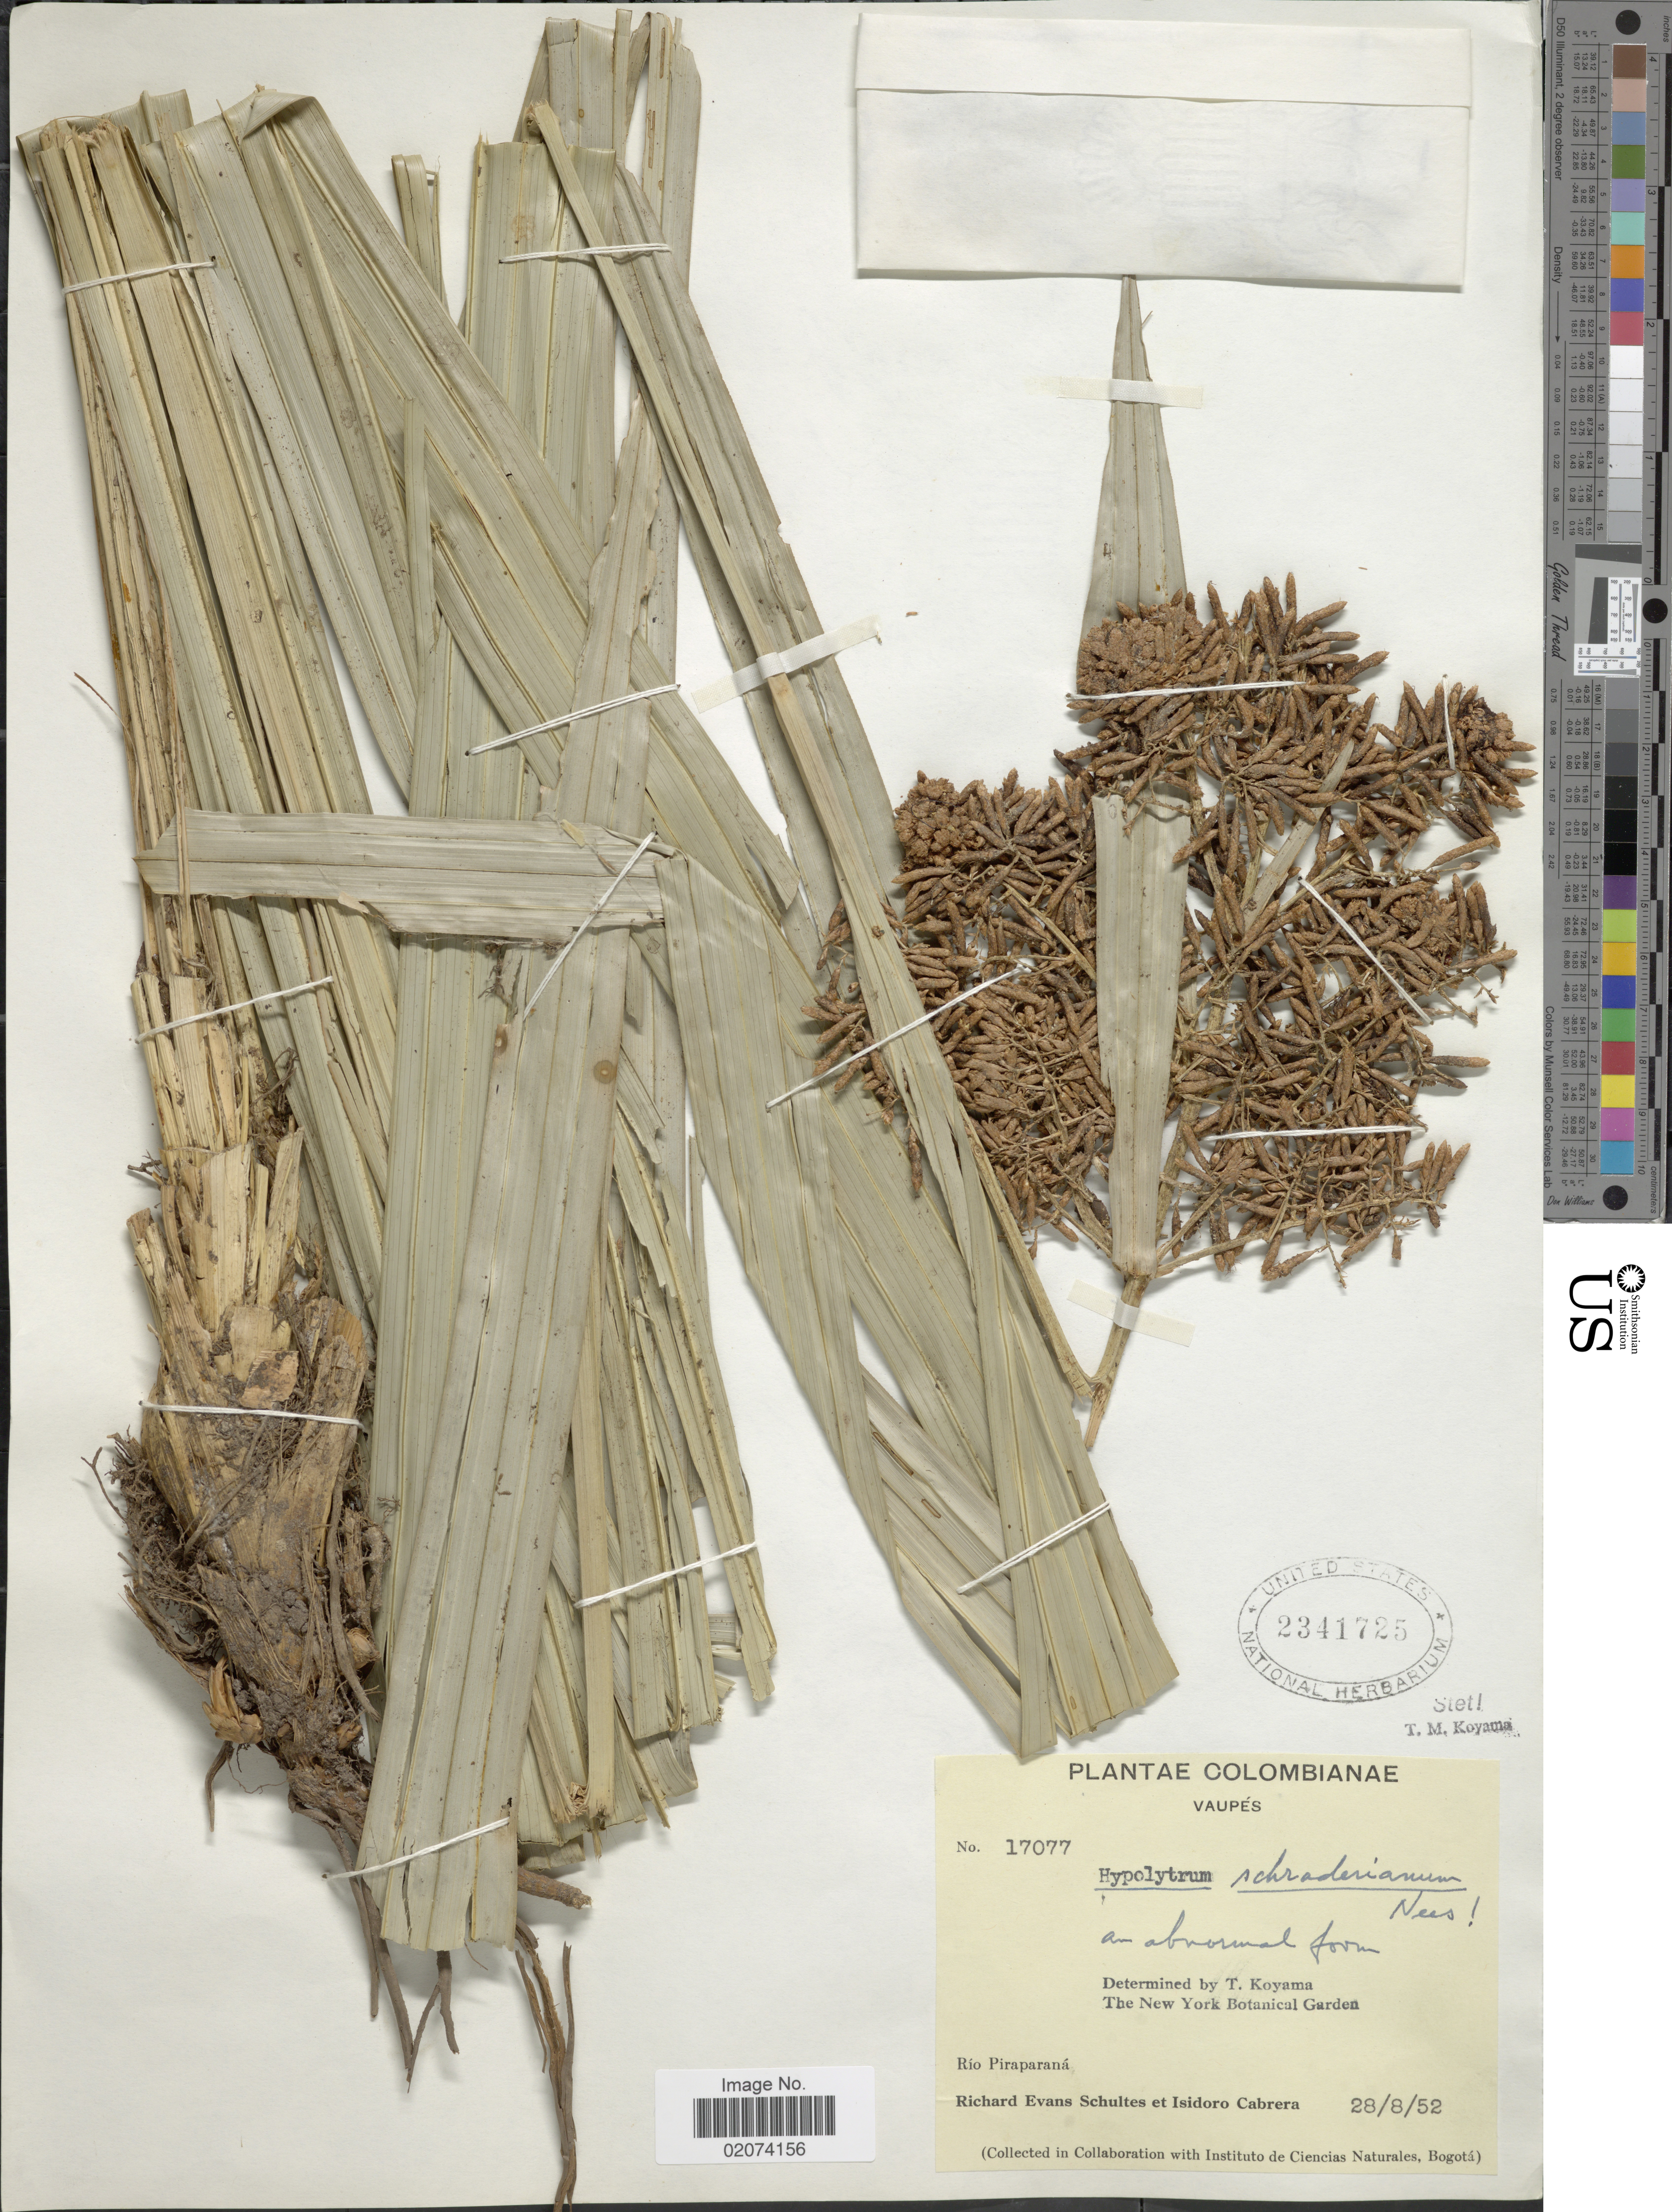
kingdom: Plantae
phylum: Tracheophyta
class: Liliopsida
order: Poales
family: Cyperaceae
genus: Hypolytrum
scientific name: Hypolytrum schraderianum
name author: Nees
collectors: R. E. Schultes & I. Cabrera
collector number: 17077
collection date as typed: Transcribed d/m/y: 28/8/52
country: Colombia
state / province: Vaupés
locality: Rio Piraparana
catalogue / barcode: US 2341725